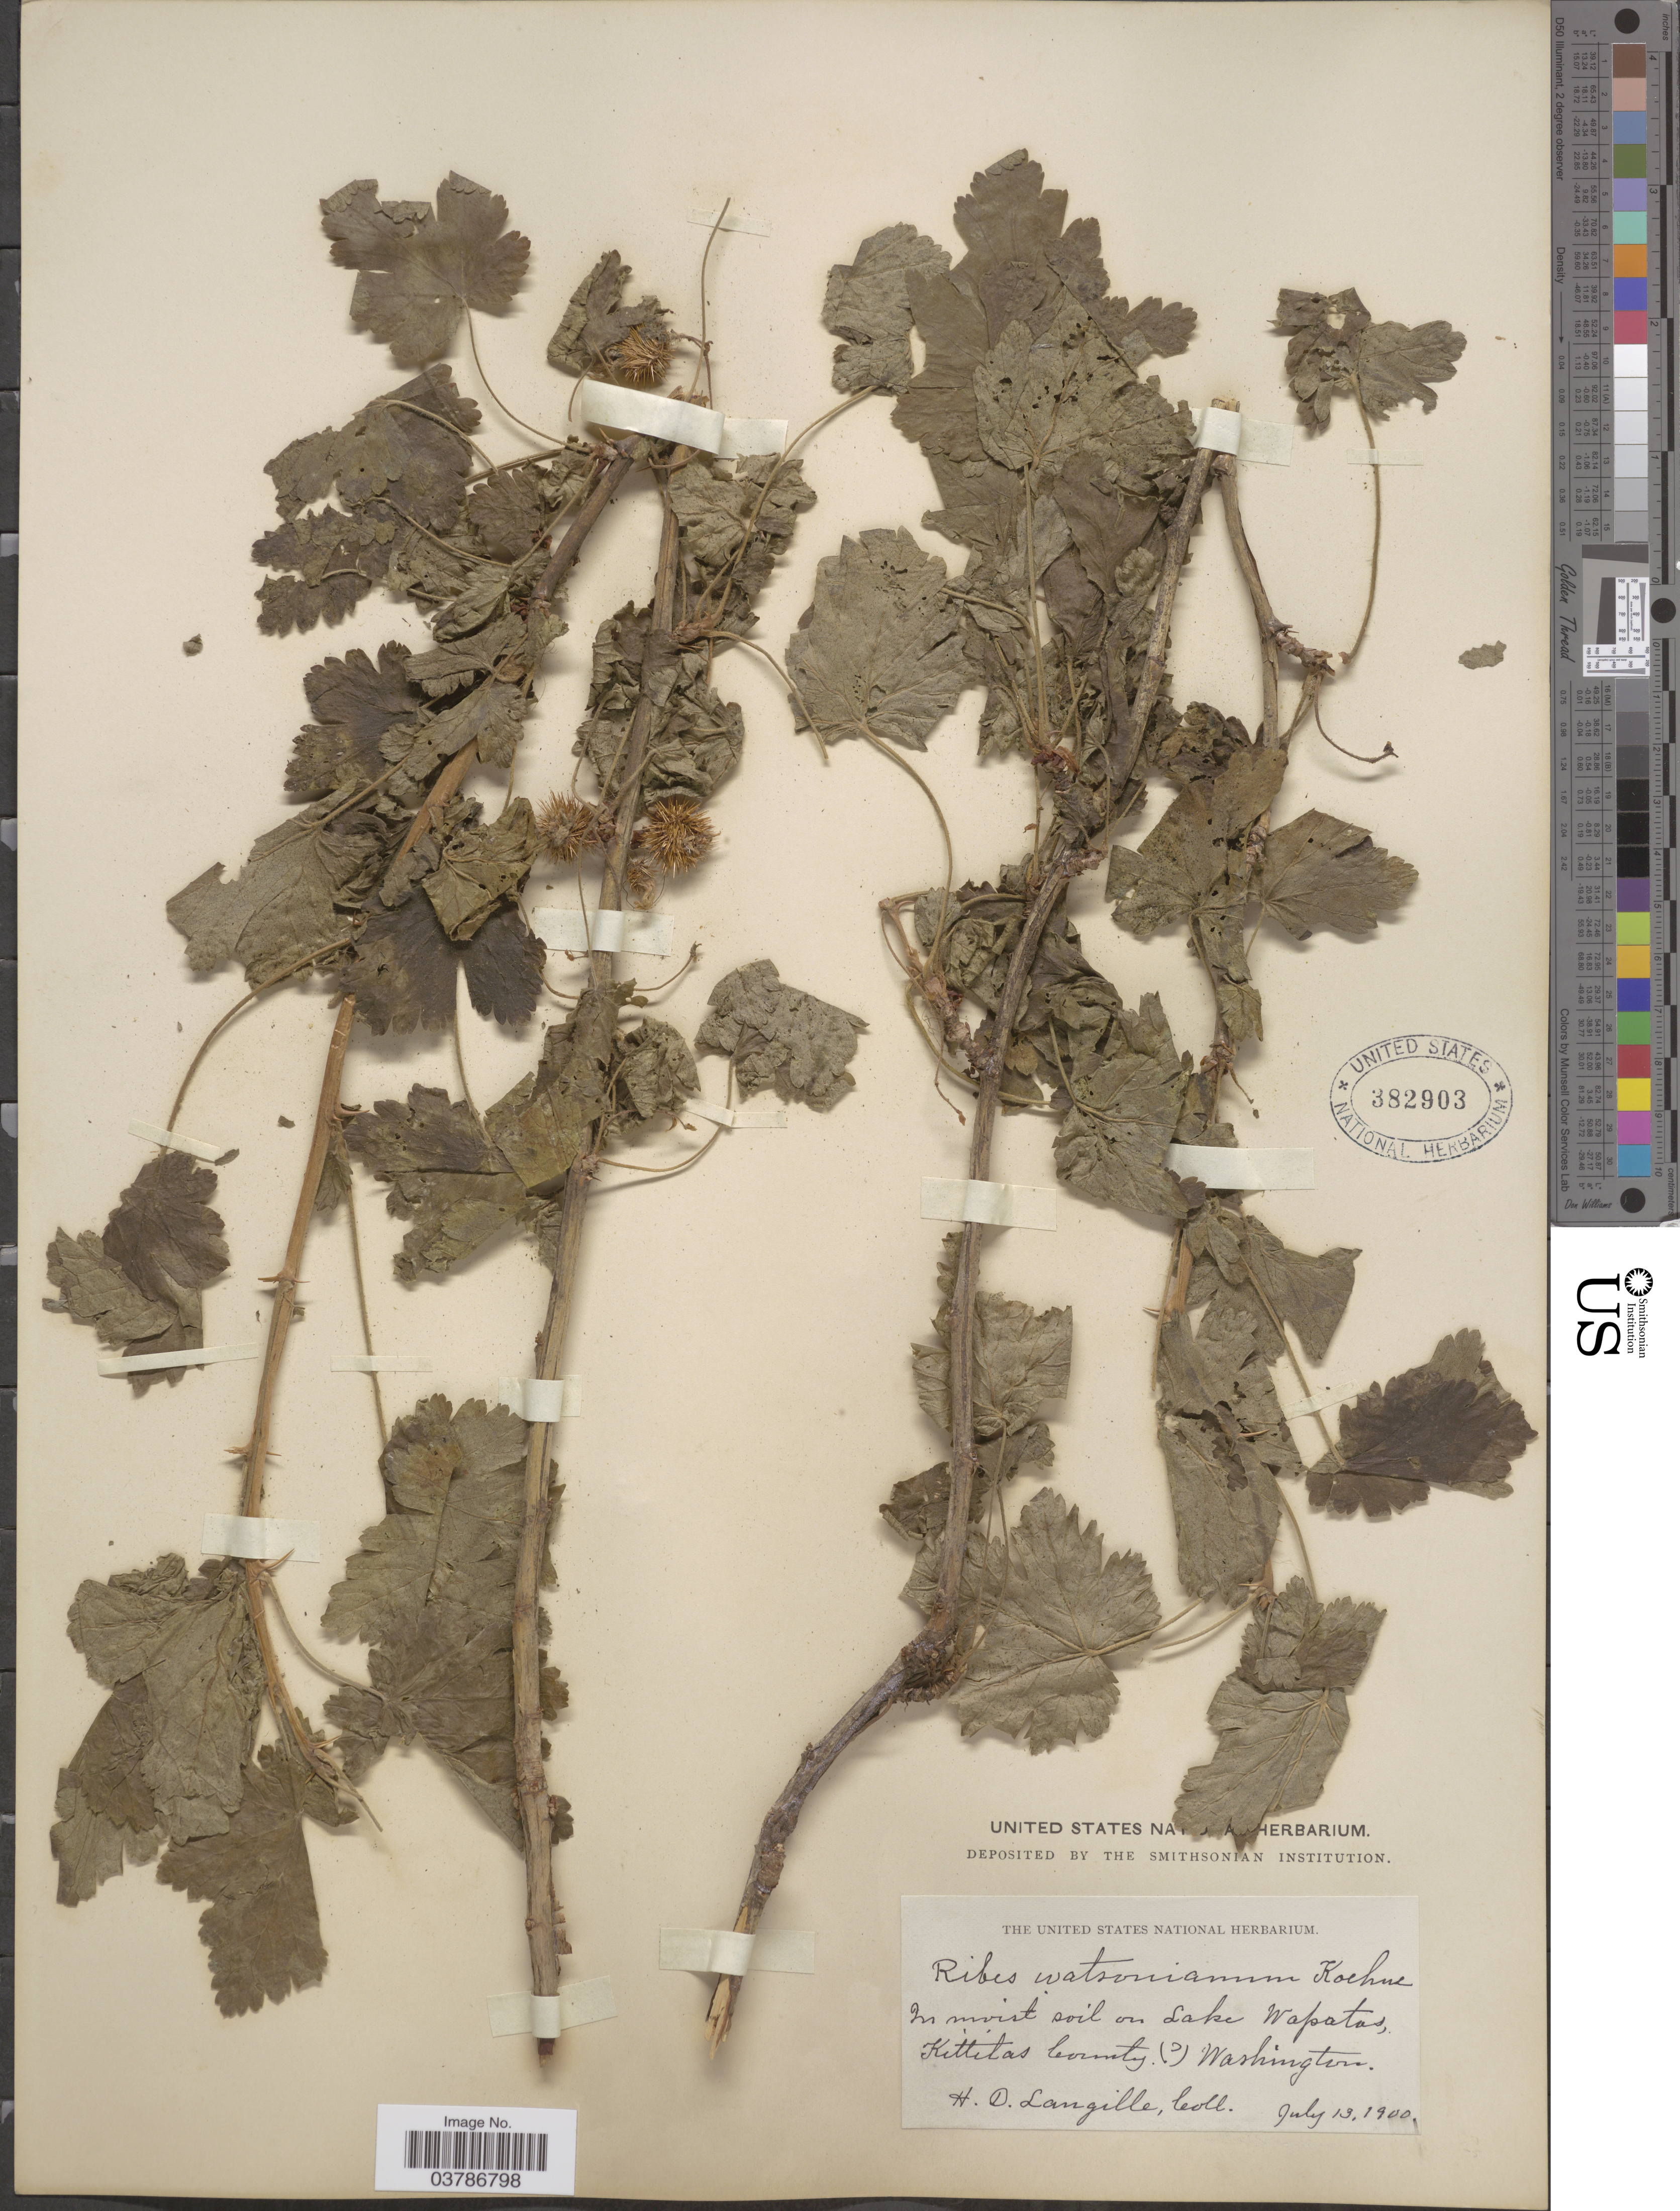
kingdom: Plantae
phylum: Tracheophyta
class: Magnoliopsida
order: Saxifragales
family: Grossulariaceae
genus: Ribes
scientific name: Ribes watsonianum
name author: Koehne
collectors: H. Langille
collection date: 1900-07-13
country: United States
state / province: Washington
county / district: Kittitas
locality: In moist soil on Lake Wapatos, Kittitas County.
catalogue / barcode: US 382903